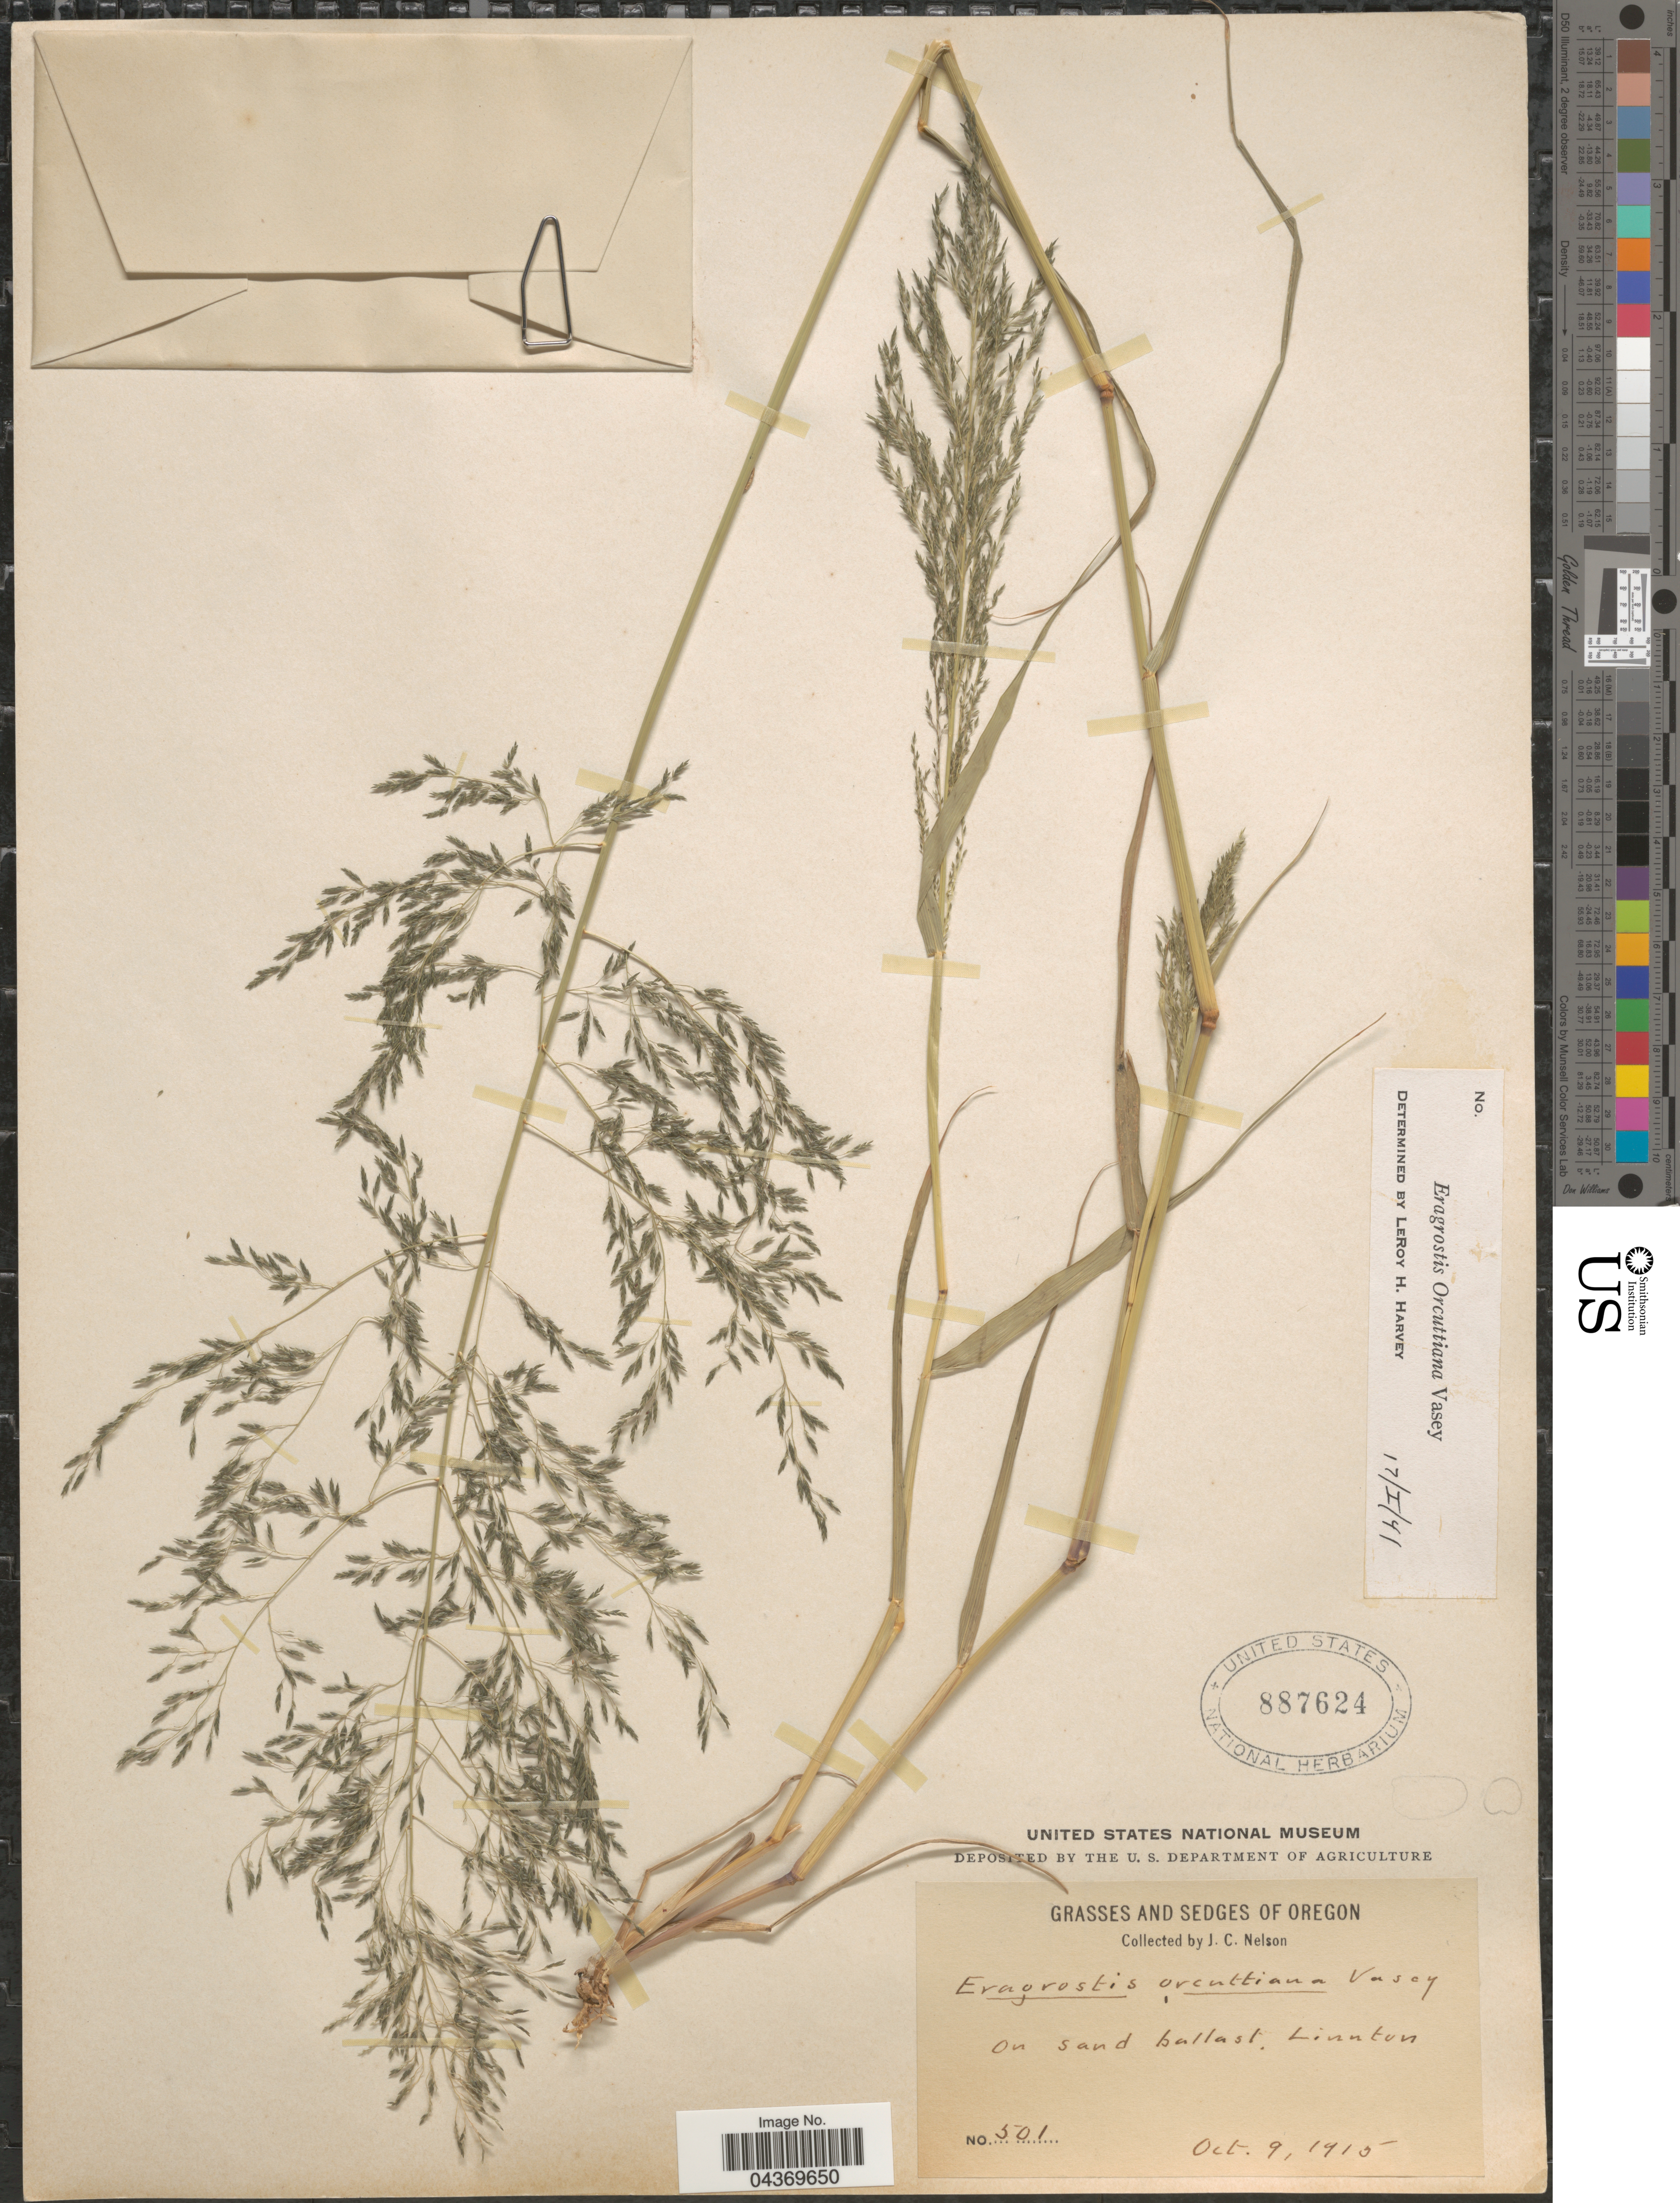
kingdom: Plantae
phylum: Tracheophyta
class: Liliopsida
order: Poales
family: Poaceae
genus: Eragrostis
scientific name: Eragrostis mexicana subsp. virescens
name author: (J. Presl) S.D. Koch & Sánchez Vega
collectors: J. C. Nelson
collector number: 501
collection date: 1915-10-09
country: United States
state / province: Oregon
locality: On sand ballast, Linnton.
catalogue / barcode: US 887624